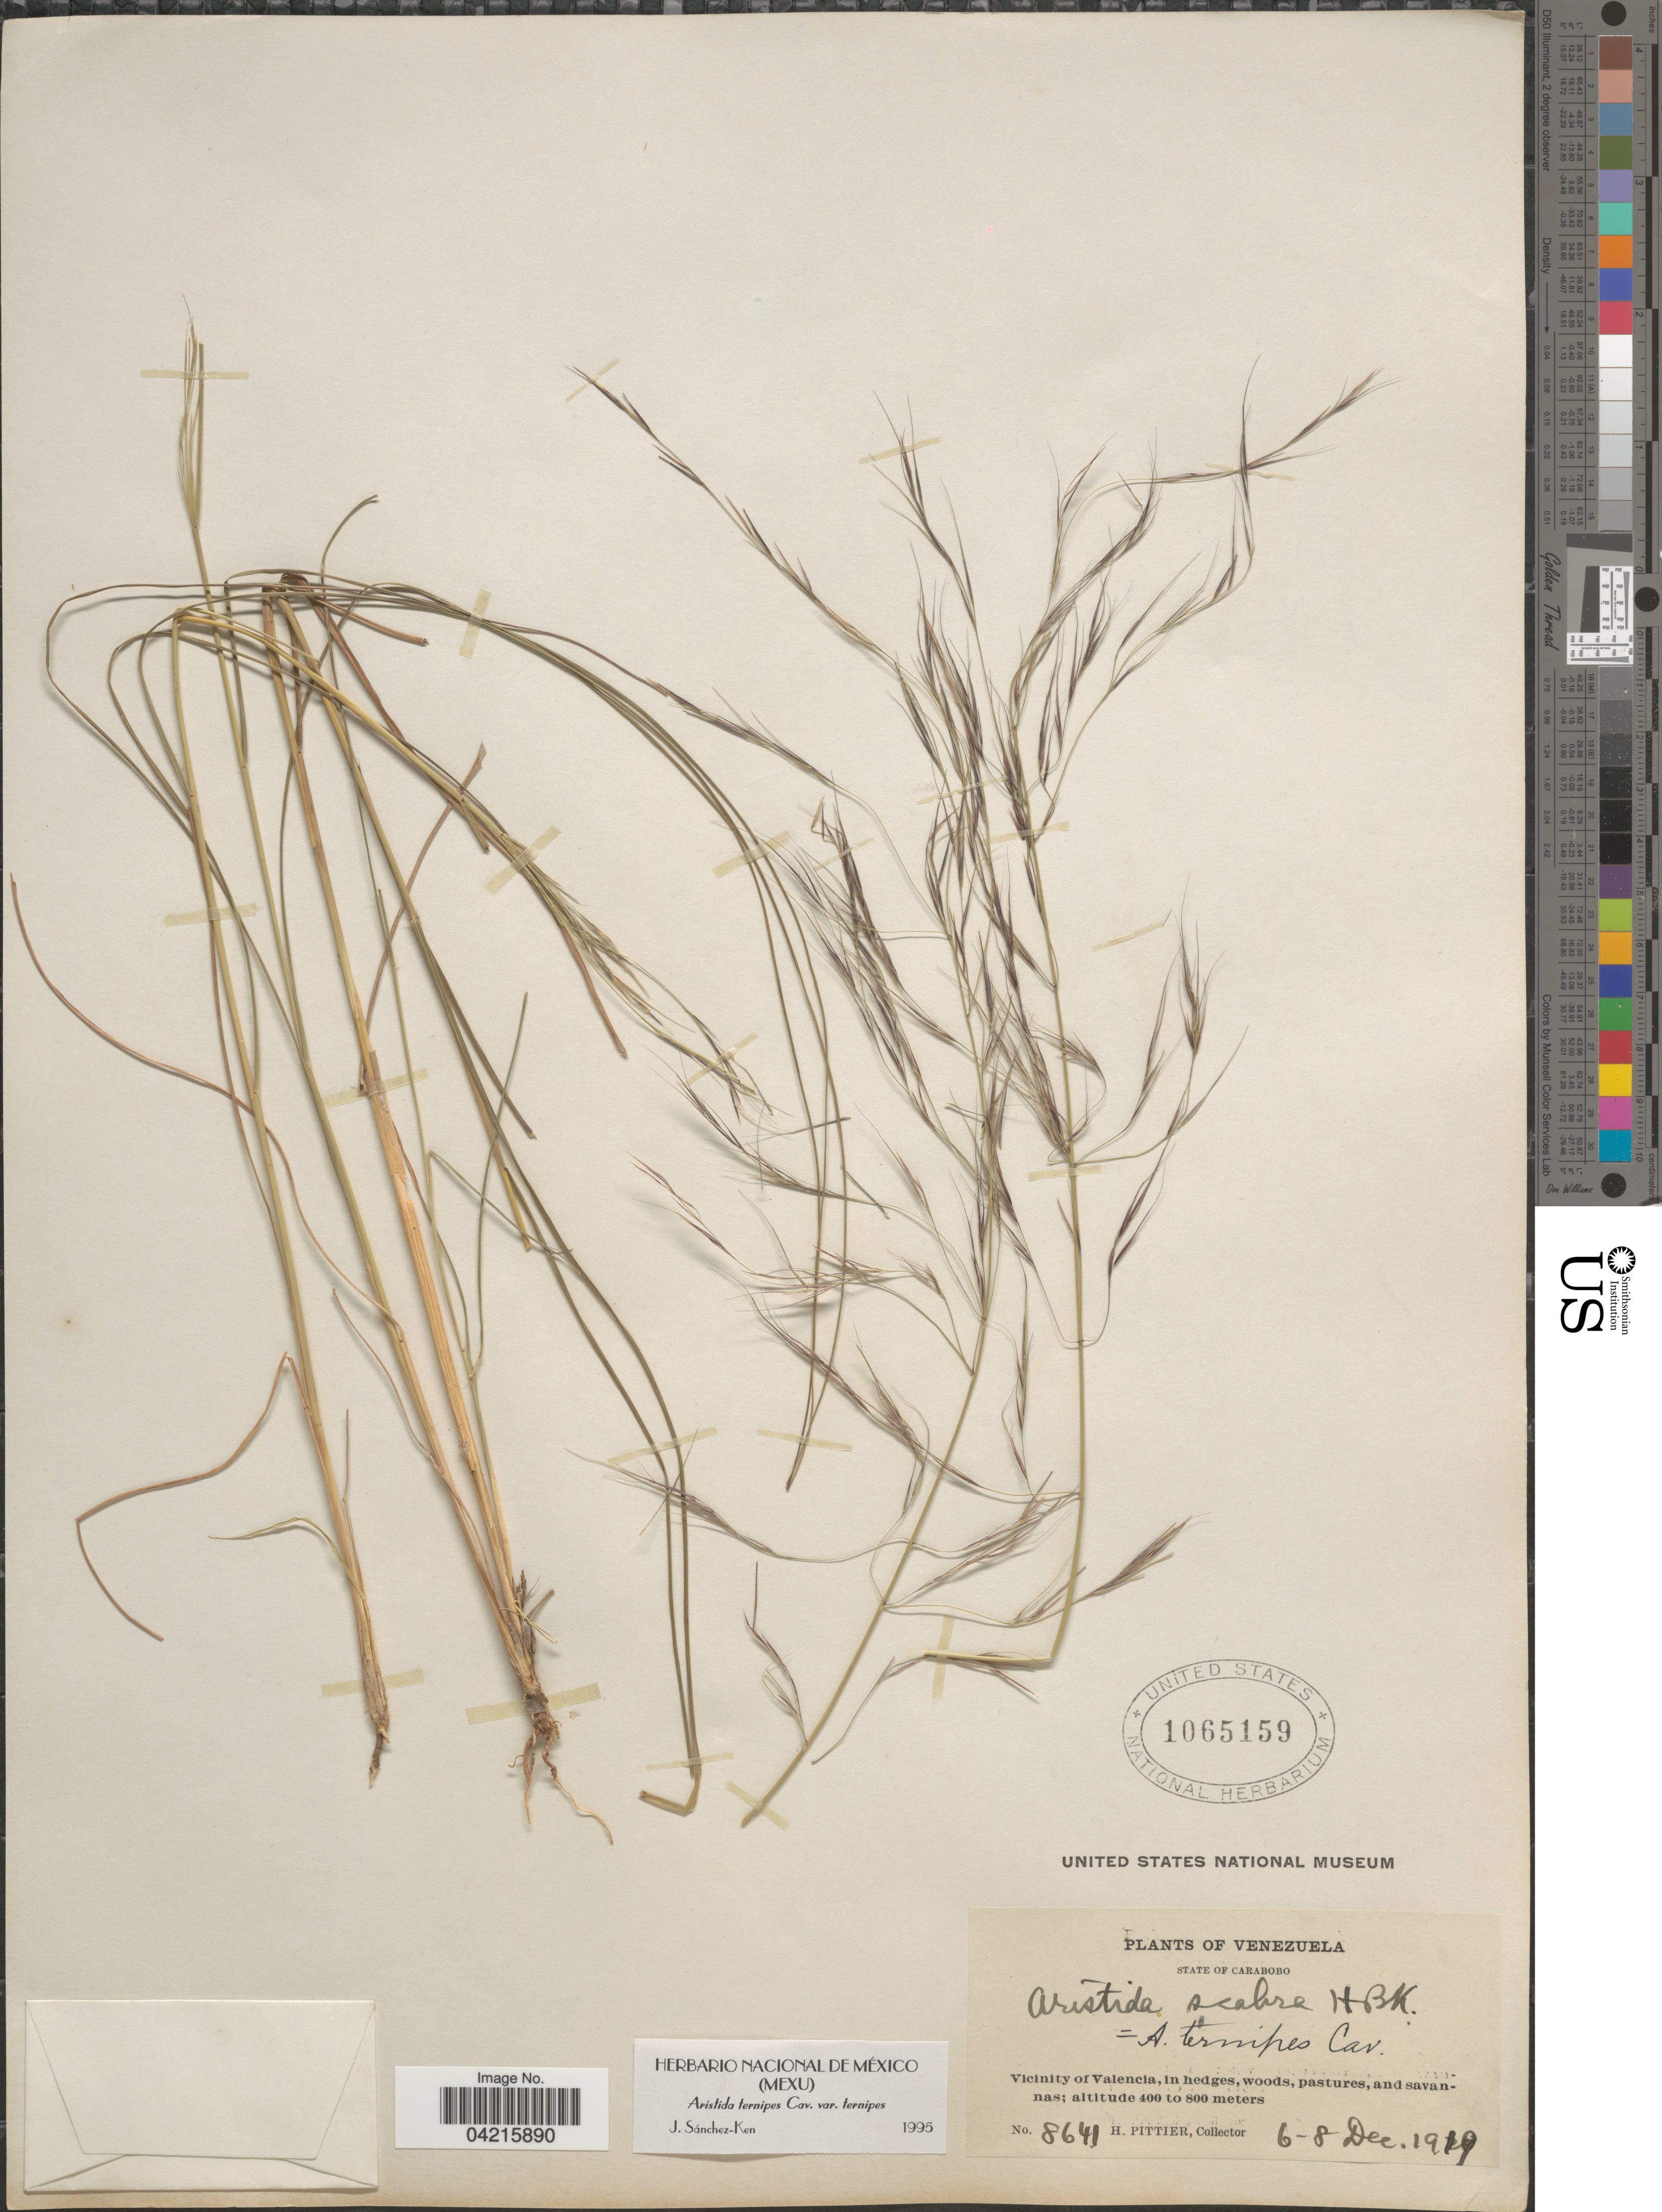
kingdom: Plantae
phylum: Tracheophyta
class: Liliopsida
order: Poales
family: Poaceae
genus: Aristida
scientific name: Aristida ternipes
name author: Cav.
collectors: H. F. Pittier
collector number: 8641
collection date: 1919-12-06/1919-12-08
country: Venezuela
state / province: Carabobo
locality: Vicinity of Valencia, in hedges, woods, pastures, and savannas.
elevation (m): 400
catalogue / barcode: US 1065159